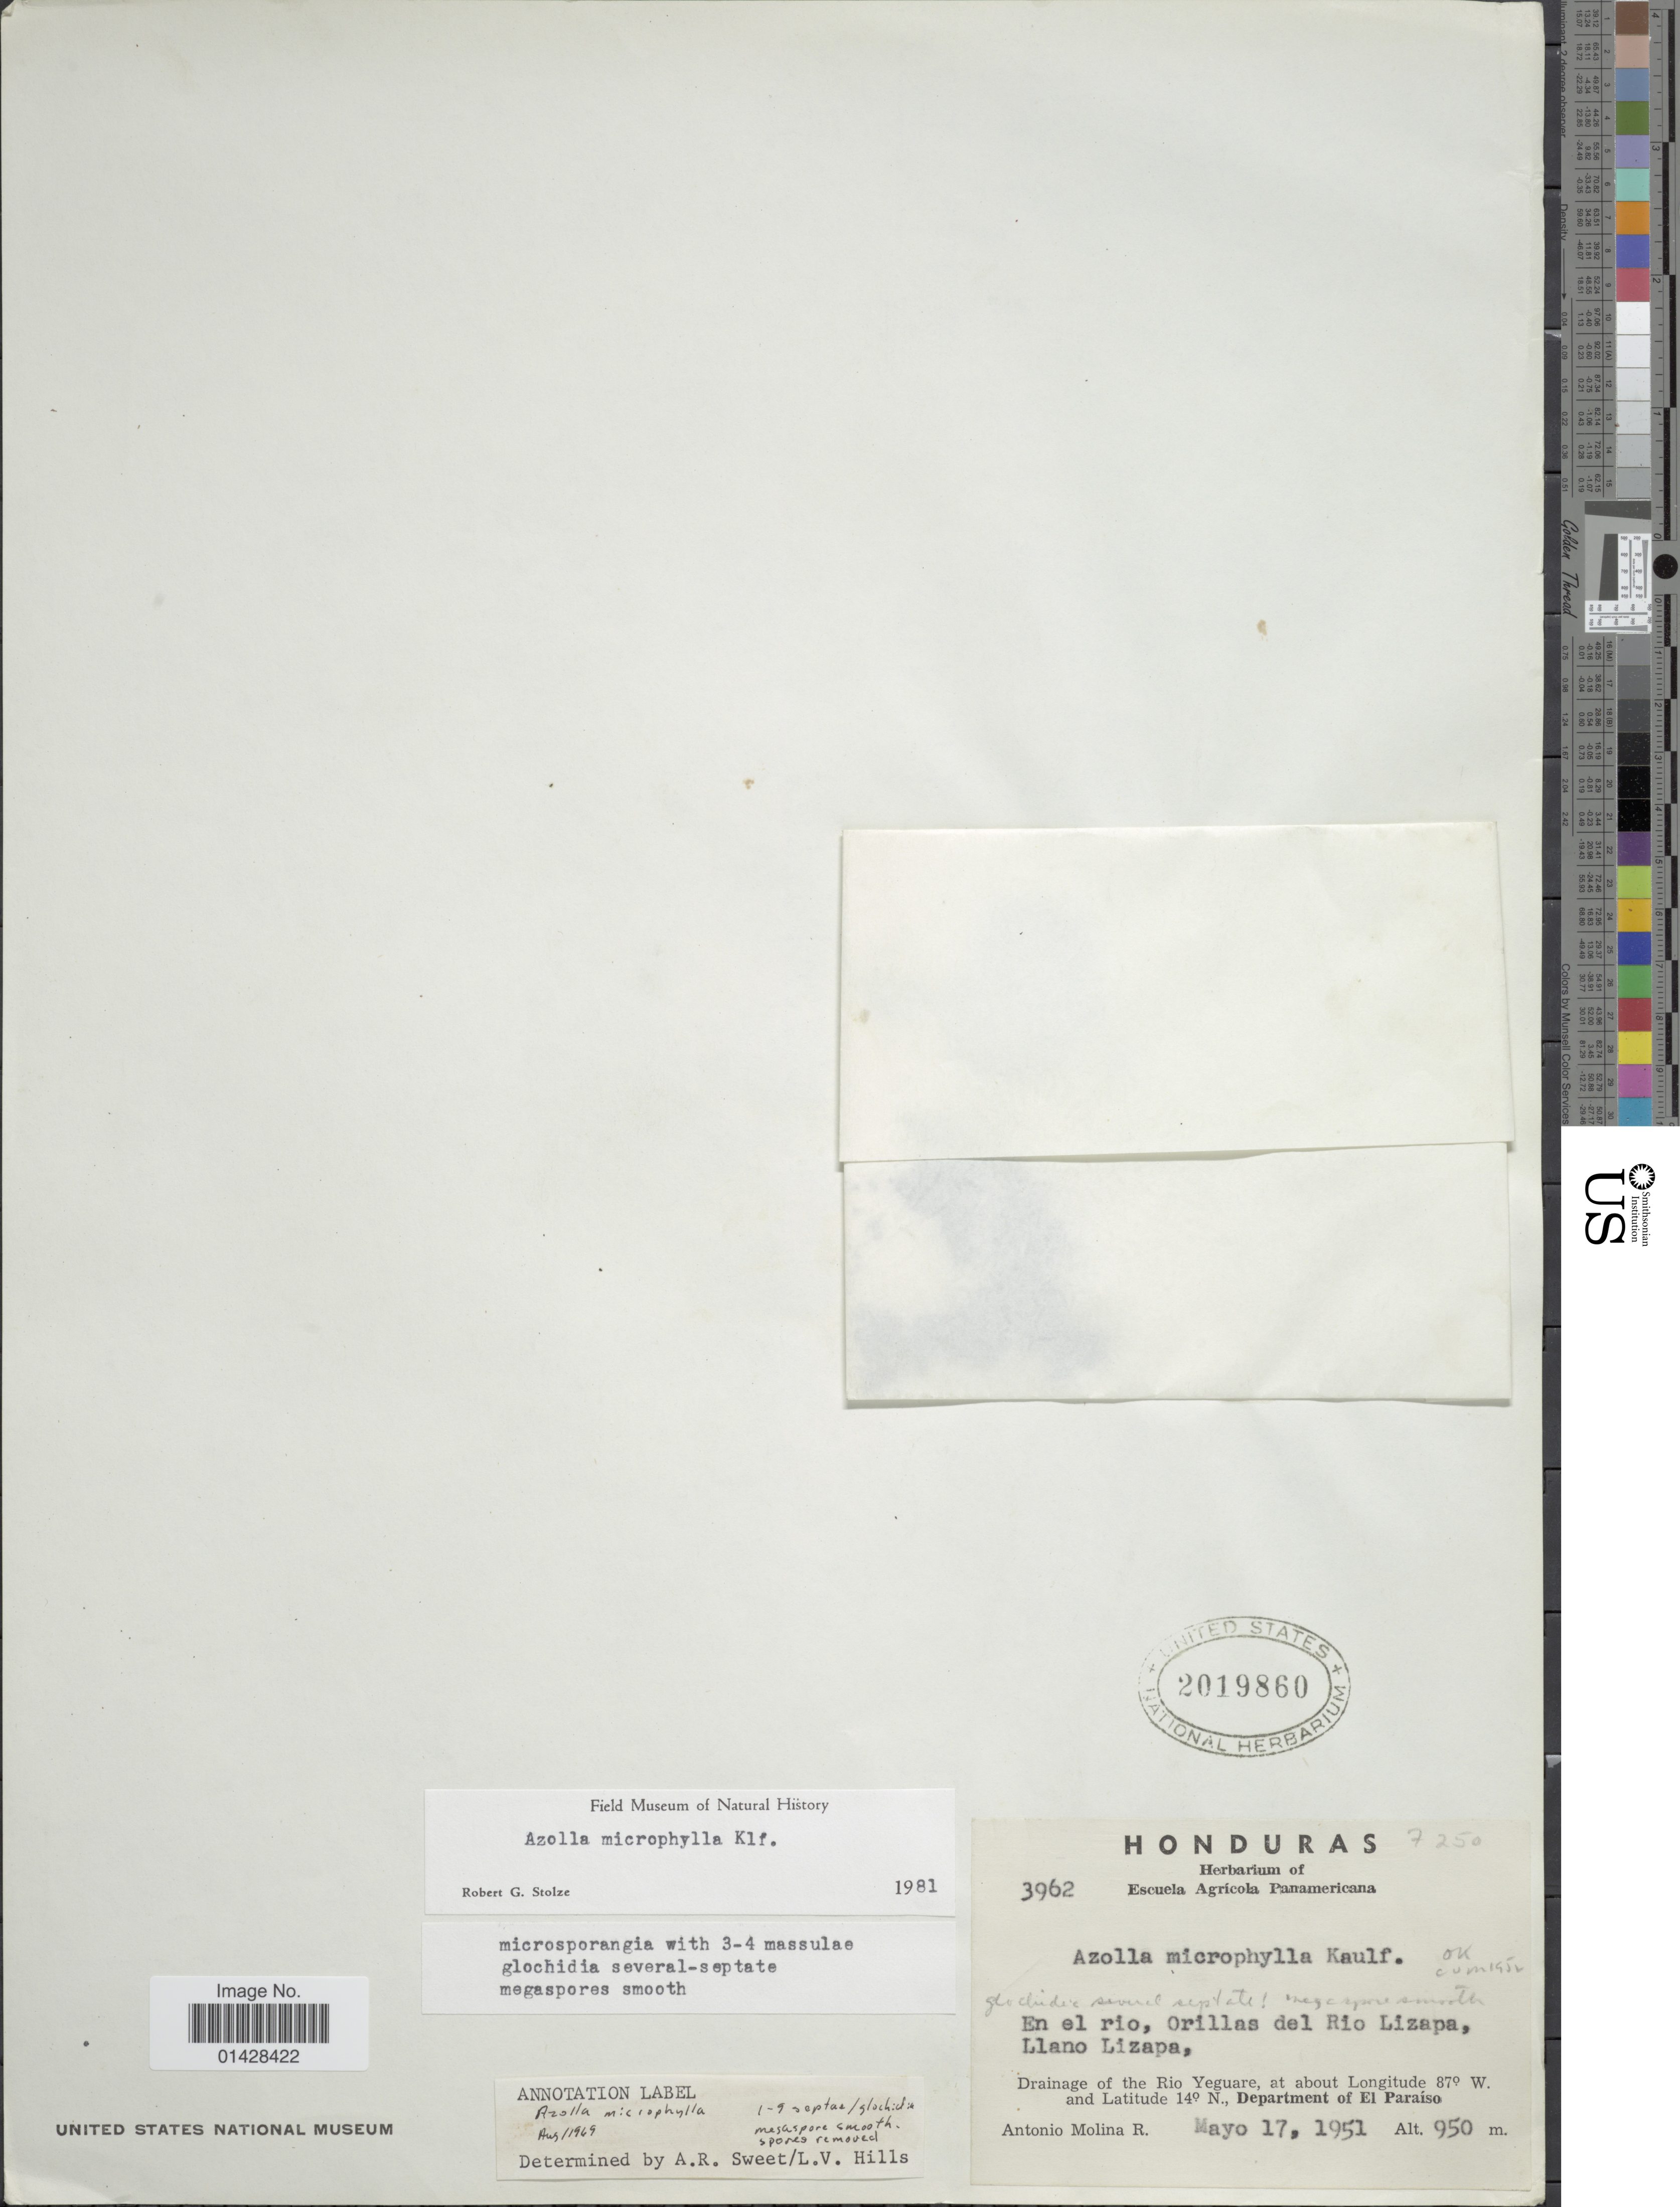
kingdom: Plantae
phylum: Tracheophyta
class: Polypodiopsida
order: Salviniales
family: Salviniaceae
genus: Azolla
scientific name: Azolla microphylla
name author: Kaulf.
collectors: A. Molina R.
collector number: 3962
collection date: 1951-05-17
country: Honduras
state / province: El Paraíso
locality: En el rio, Orillas del Rio Lizapa, Llano Lizapa, Drainage of the Rio Yeguare, Department of El Paraiso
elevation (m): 950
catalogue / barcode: US 2019860